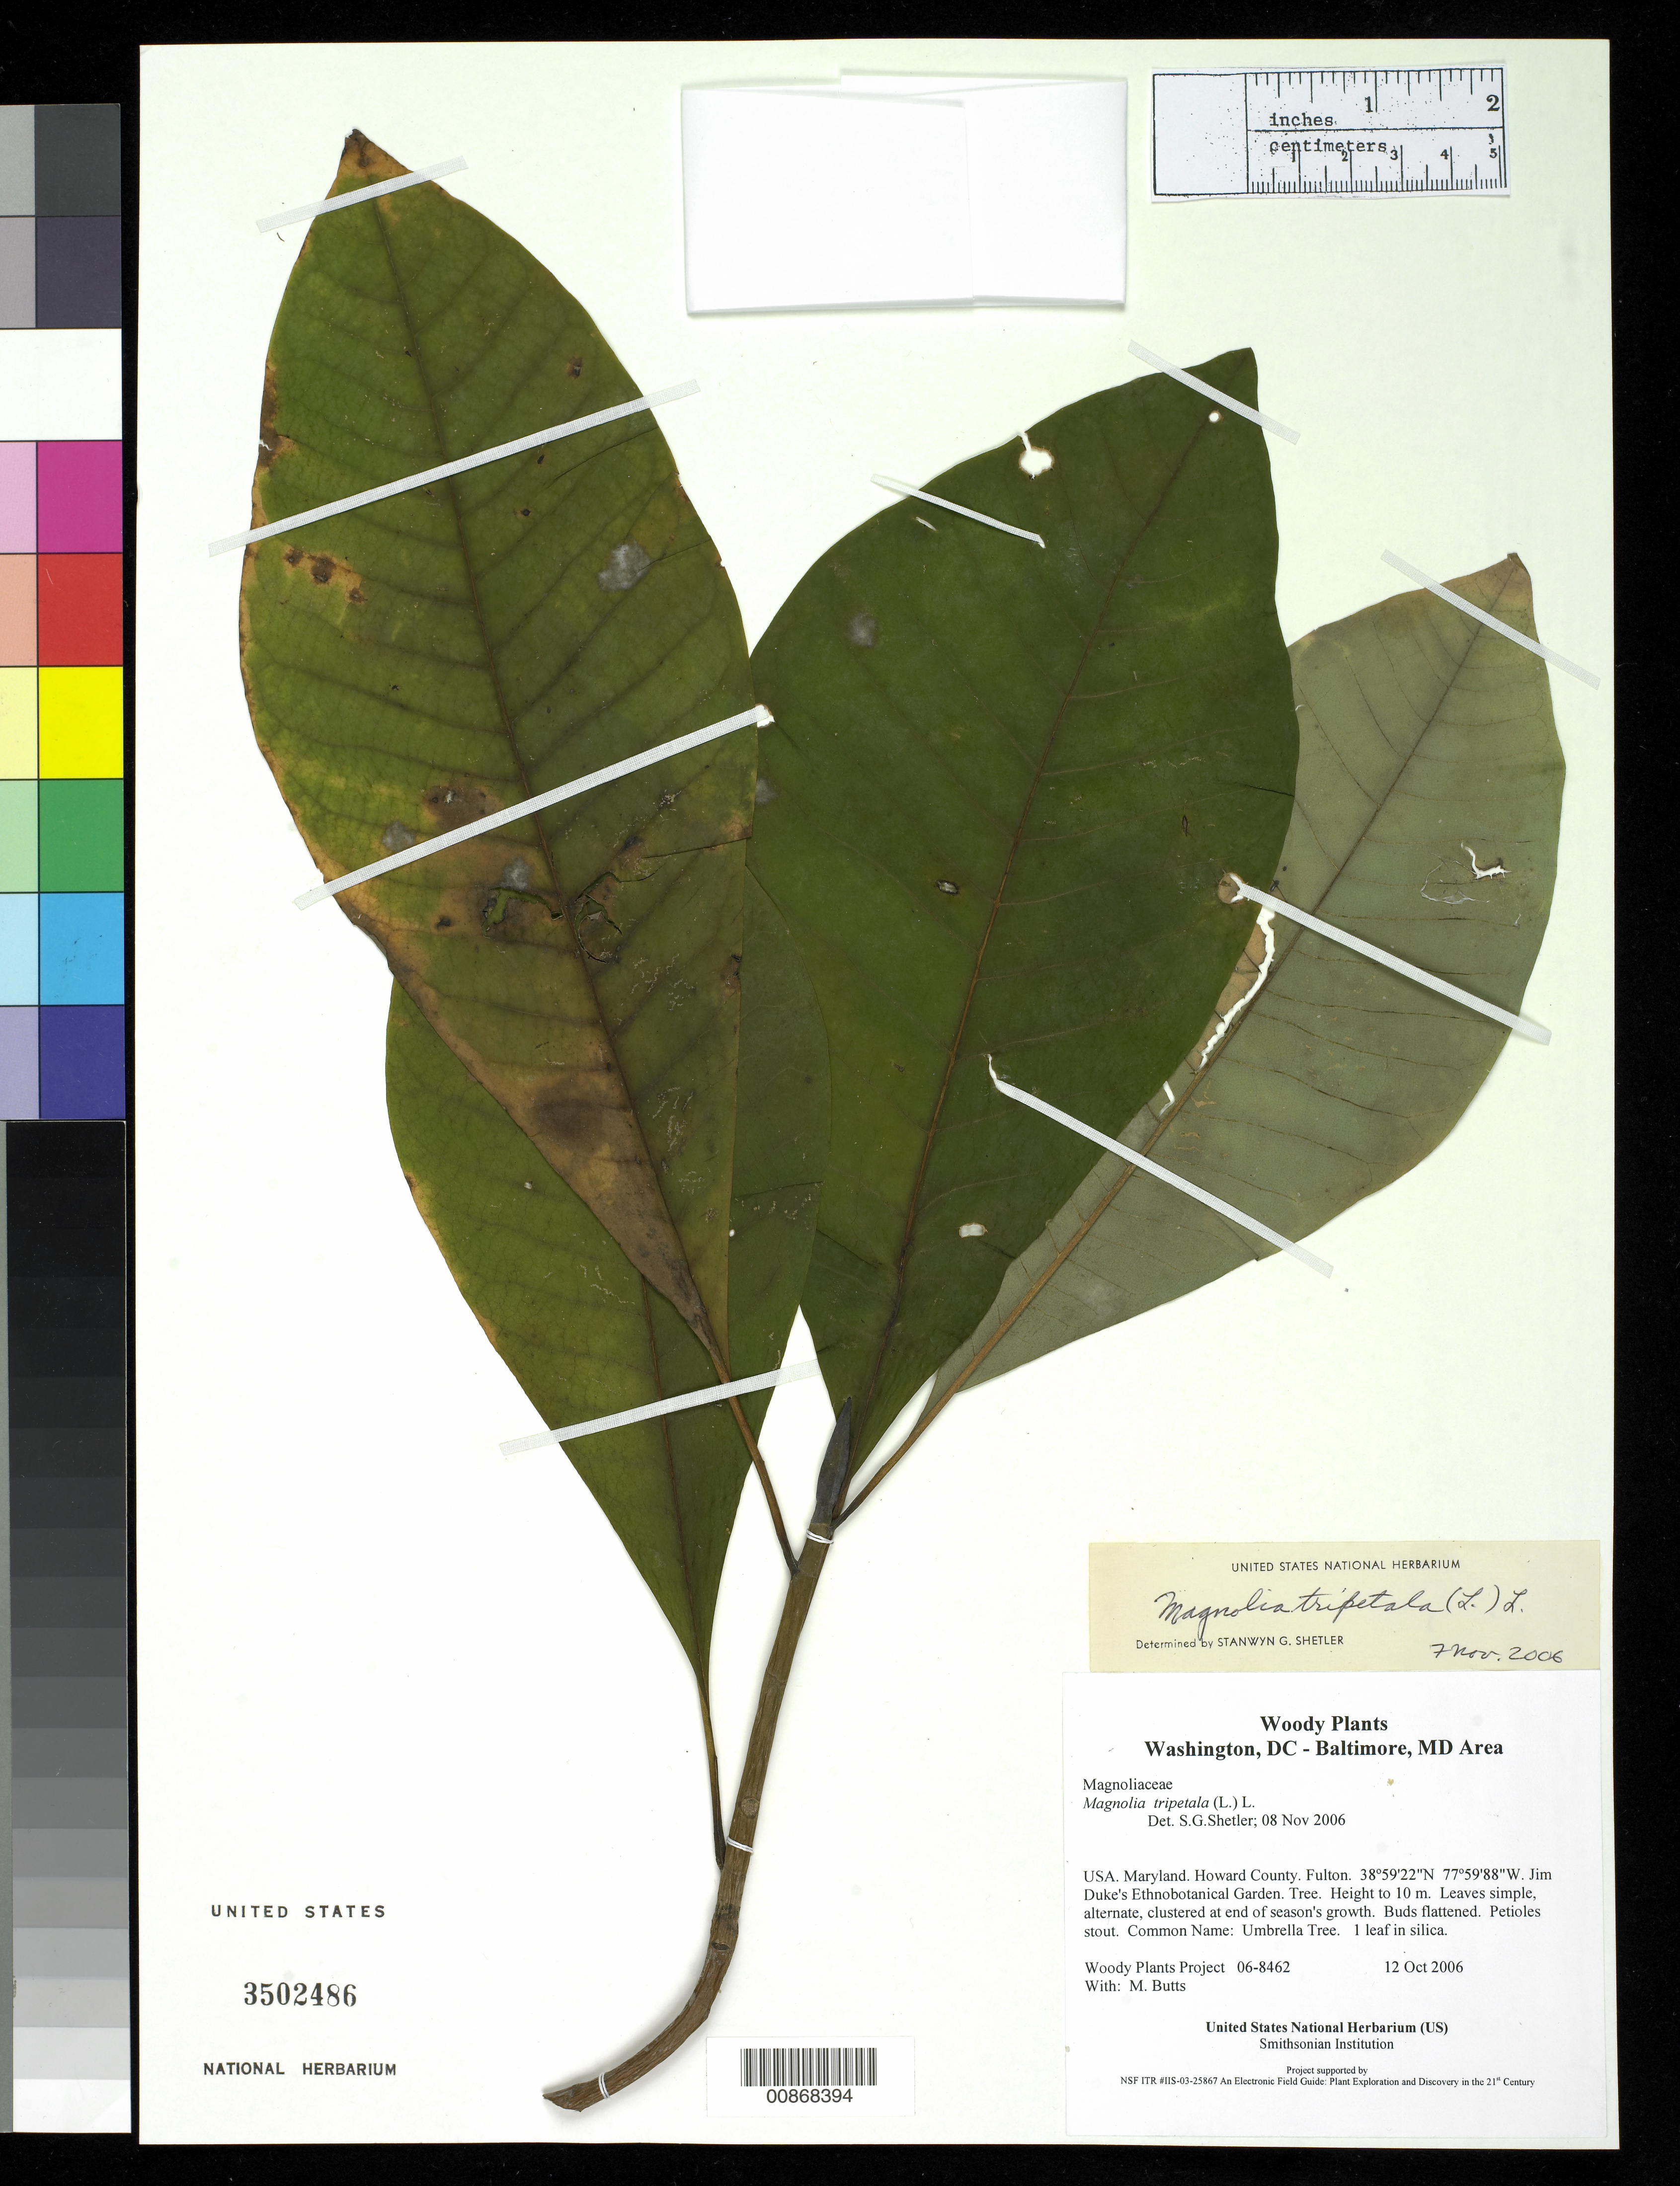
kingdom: Plantae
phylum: Tracheophyta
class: Magnoliopsida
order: Magnoliales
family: Magnoliaceae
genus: Magnolia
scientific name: Magnolia tripetala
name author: L.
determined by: Shetler, Stanwyn G., (US), NMNH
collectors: W. J. Kress & M. B. Butts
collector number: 06-8462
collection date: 2006-10-12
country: United States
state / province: Maryland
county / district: Howard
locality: Fulton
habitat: Jim Duke's Ethnobotanical Garden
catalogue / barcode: US 3502486